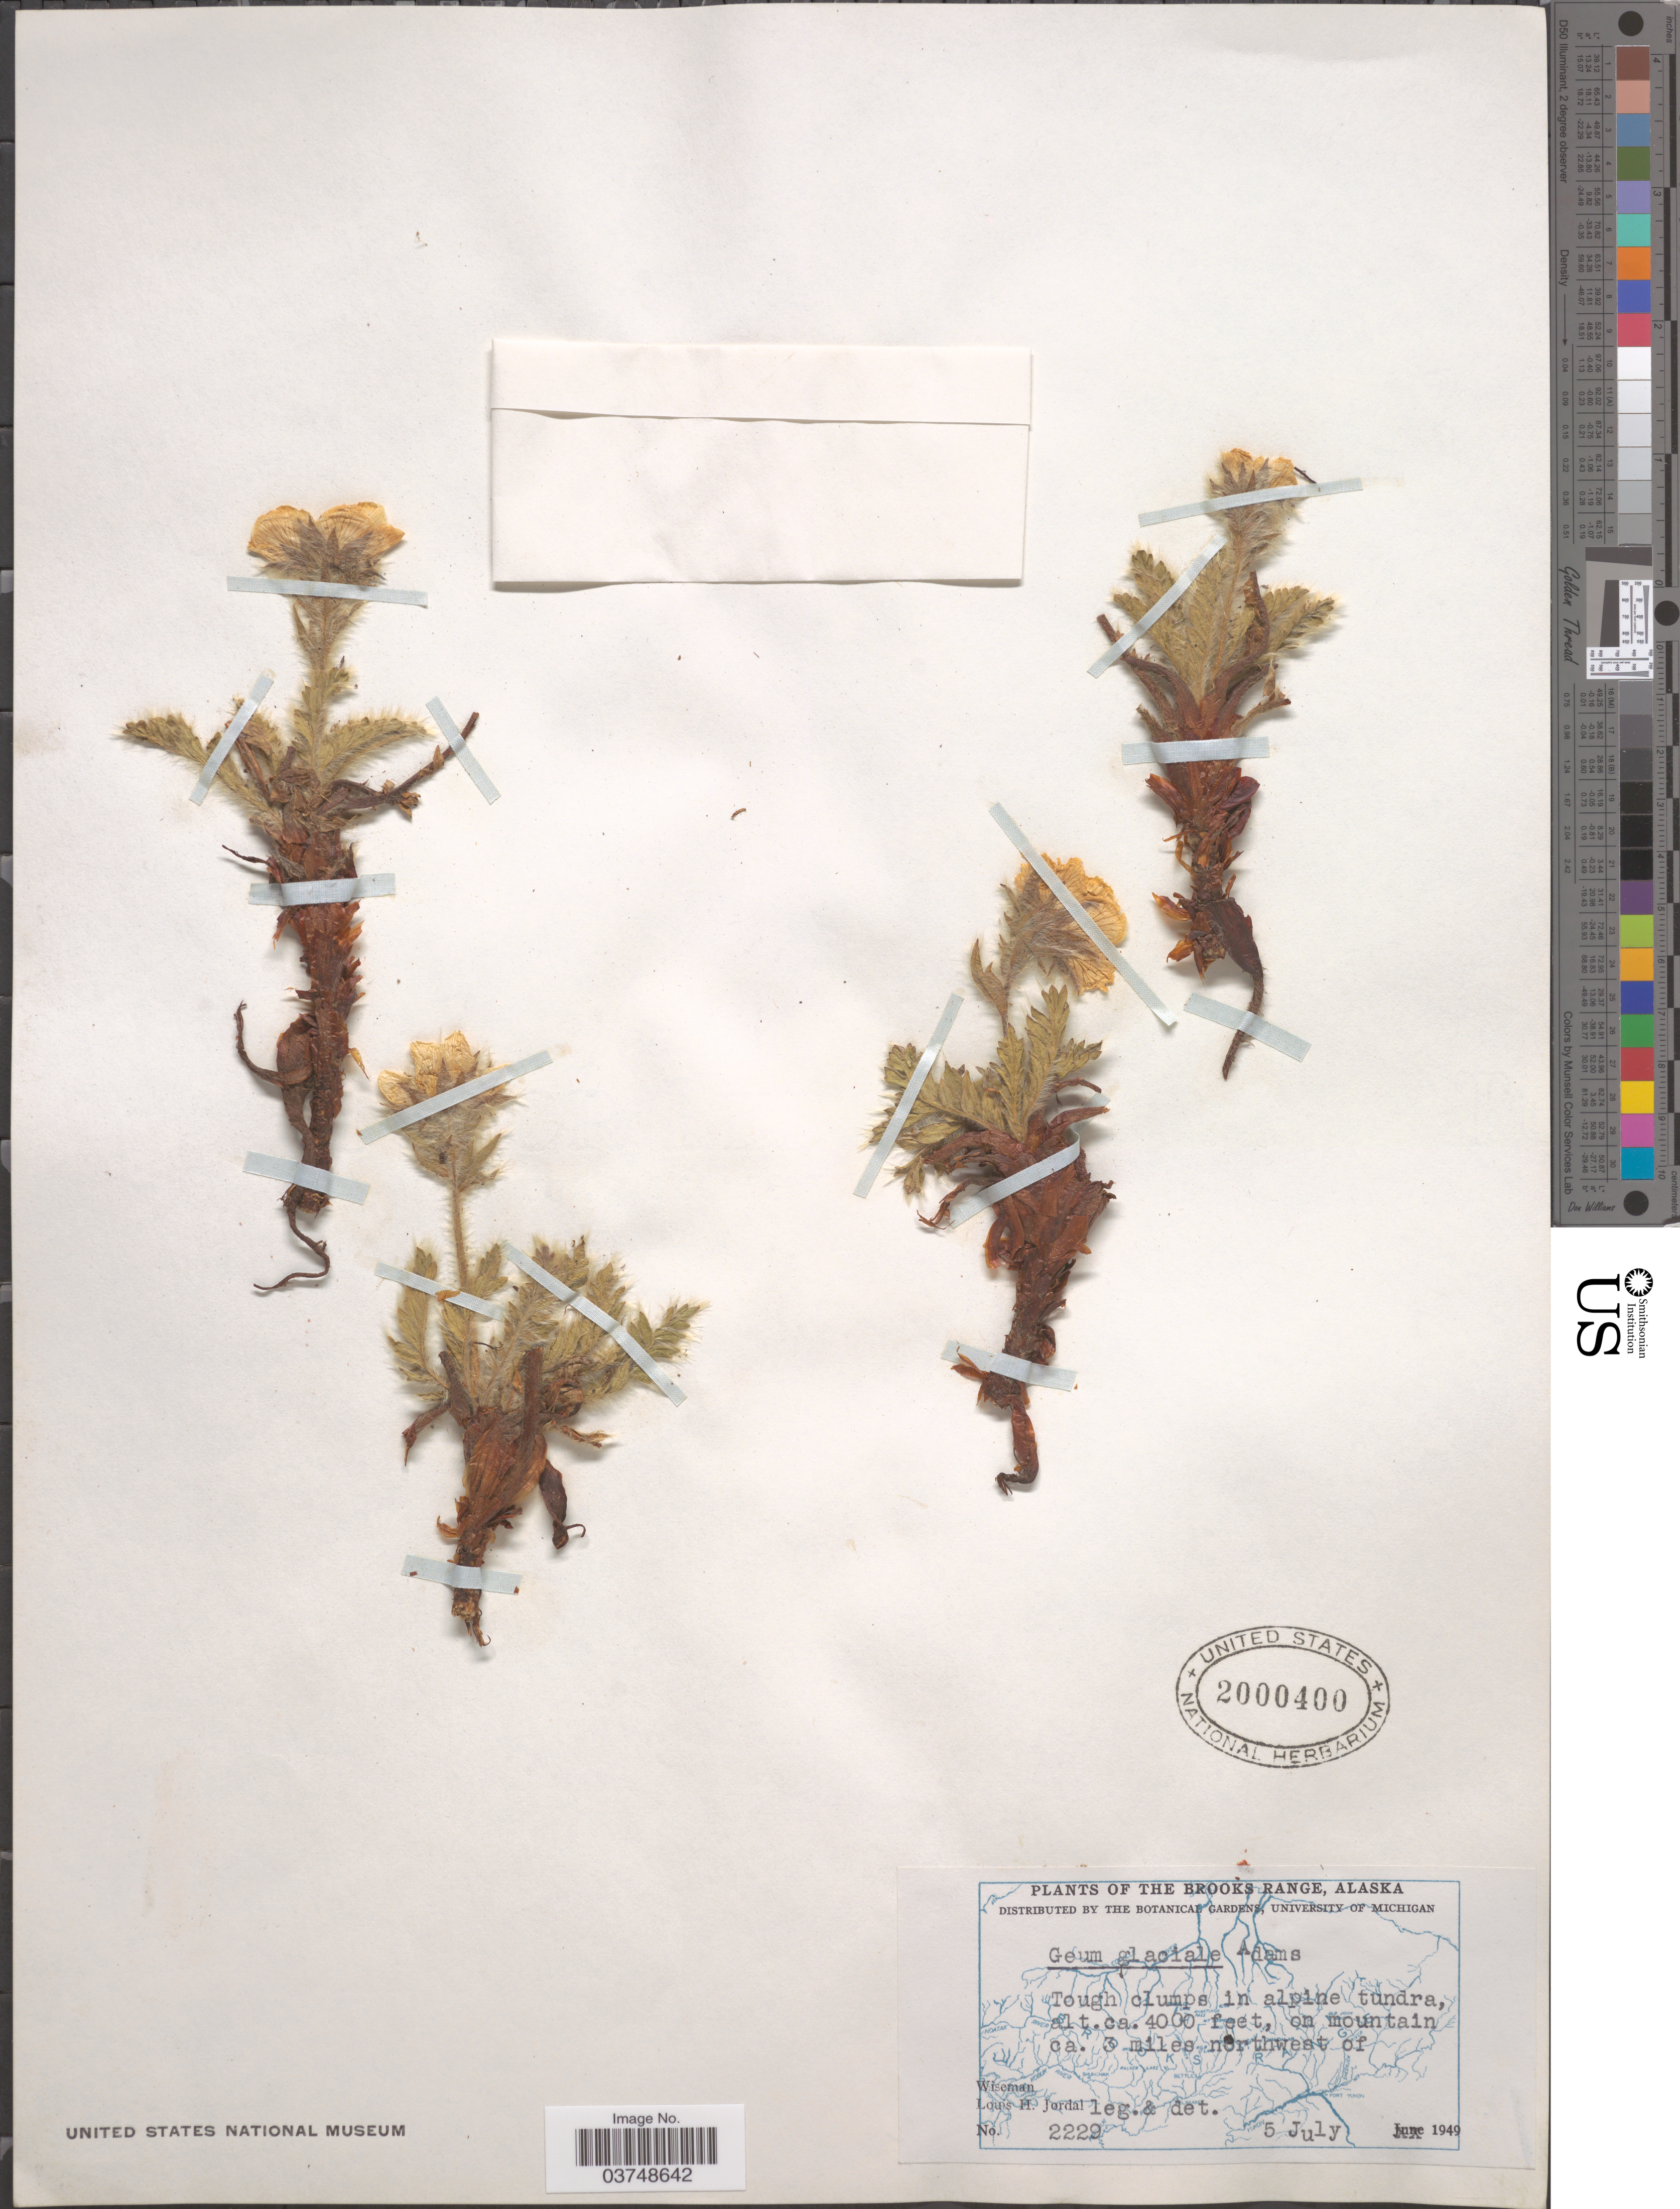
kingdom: Plantae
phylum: Tracheophyta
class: Magnoliopsida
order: Rosales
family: Rosaceae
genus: Geum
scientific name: Geum glaciale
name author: Adams ex Fisch.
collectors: L. Jordal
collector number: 2229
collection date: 1949-07-05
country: United States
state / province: Alaska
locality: Brooks Range. On mountain ca. 3 miles northwest of Wiseman.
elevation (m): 1219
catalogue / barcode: US 2000400